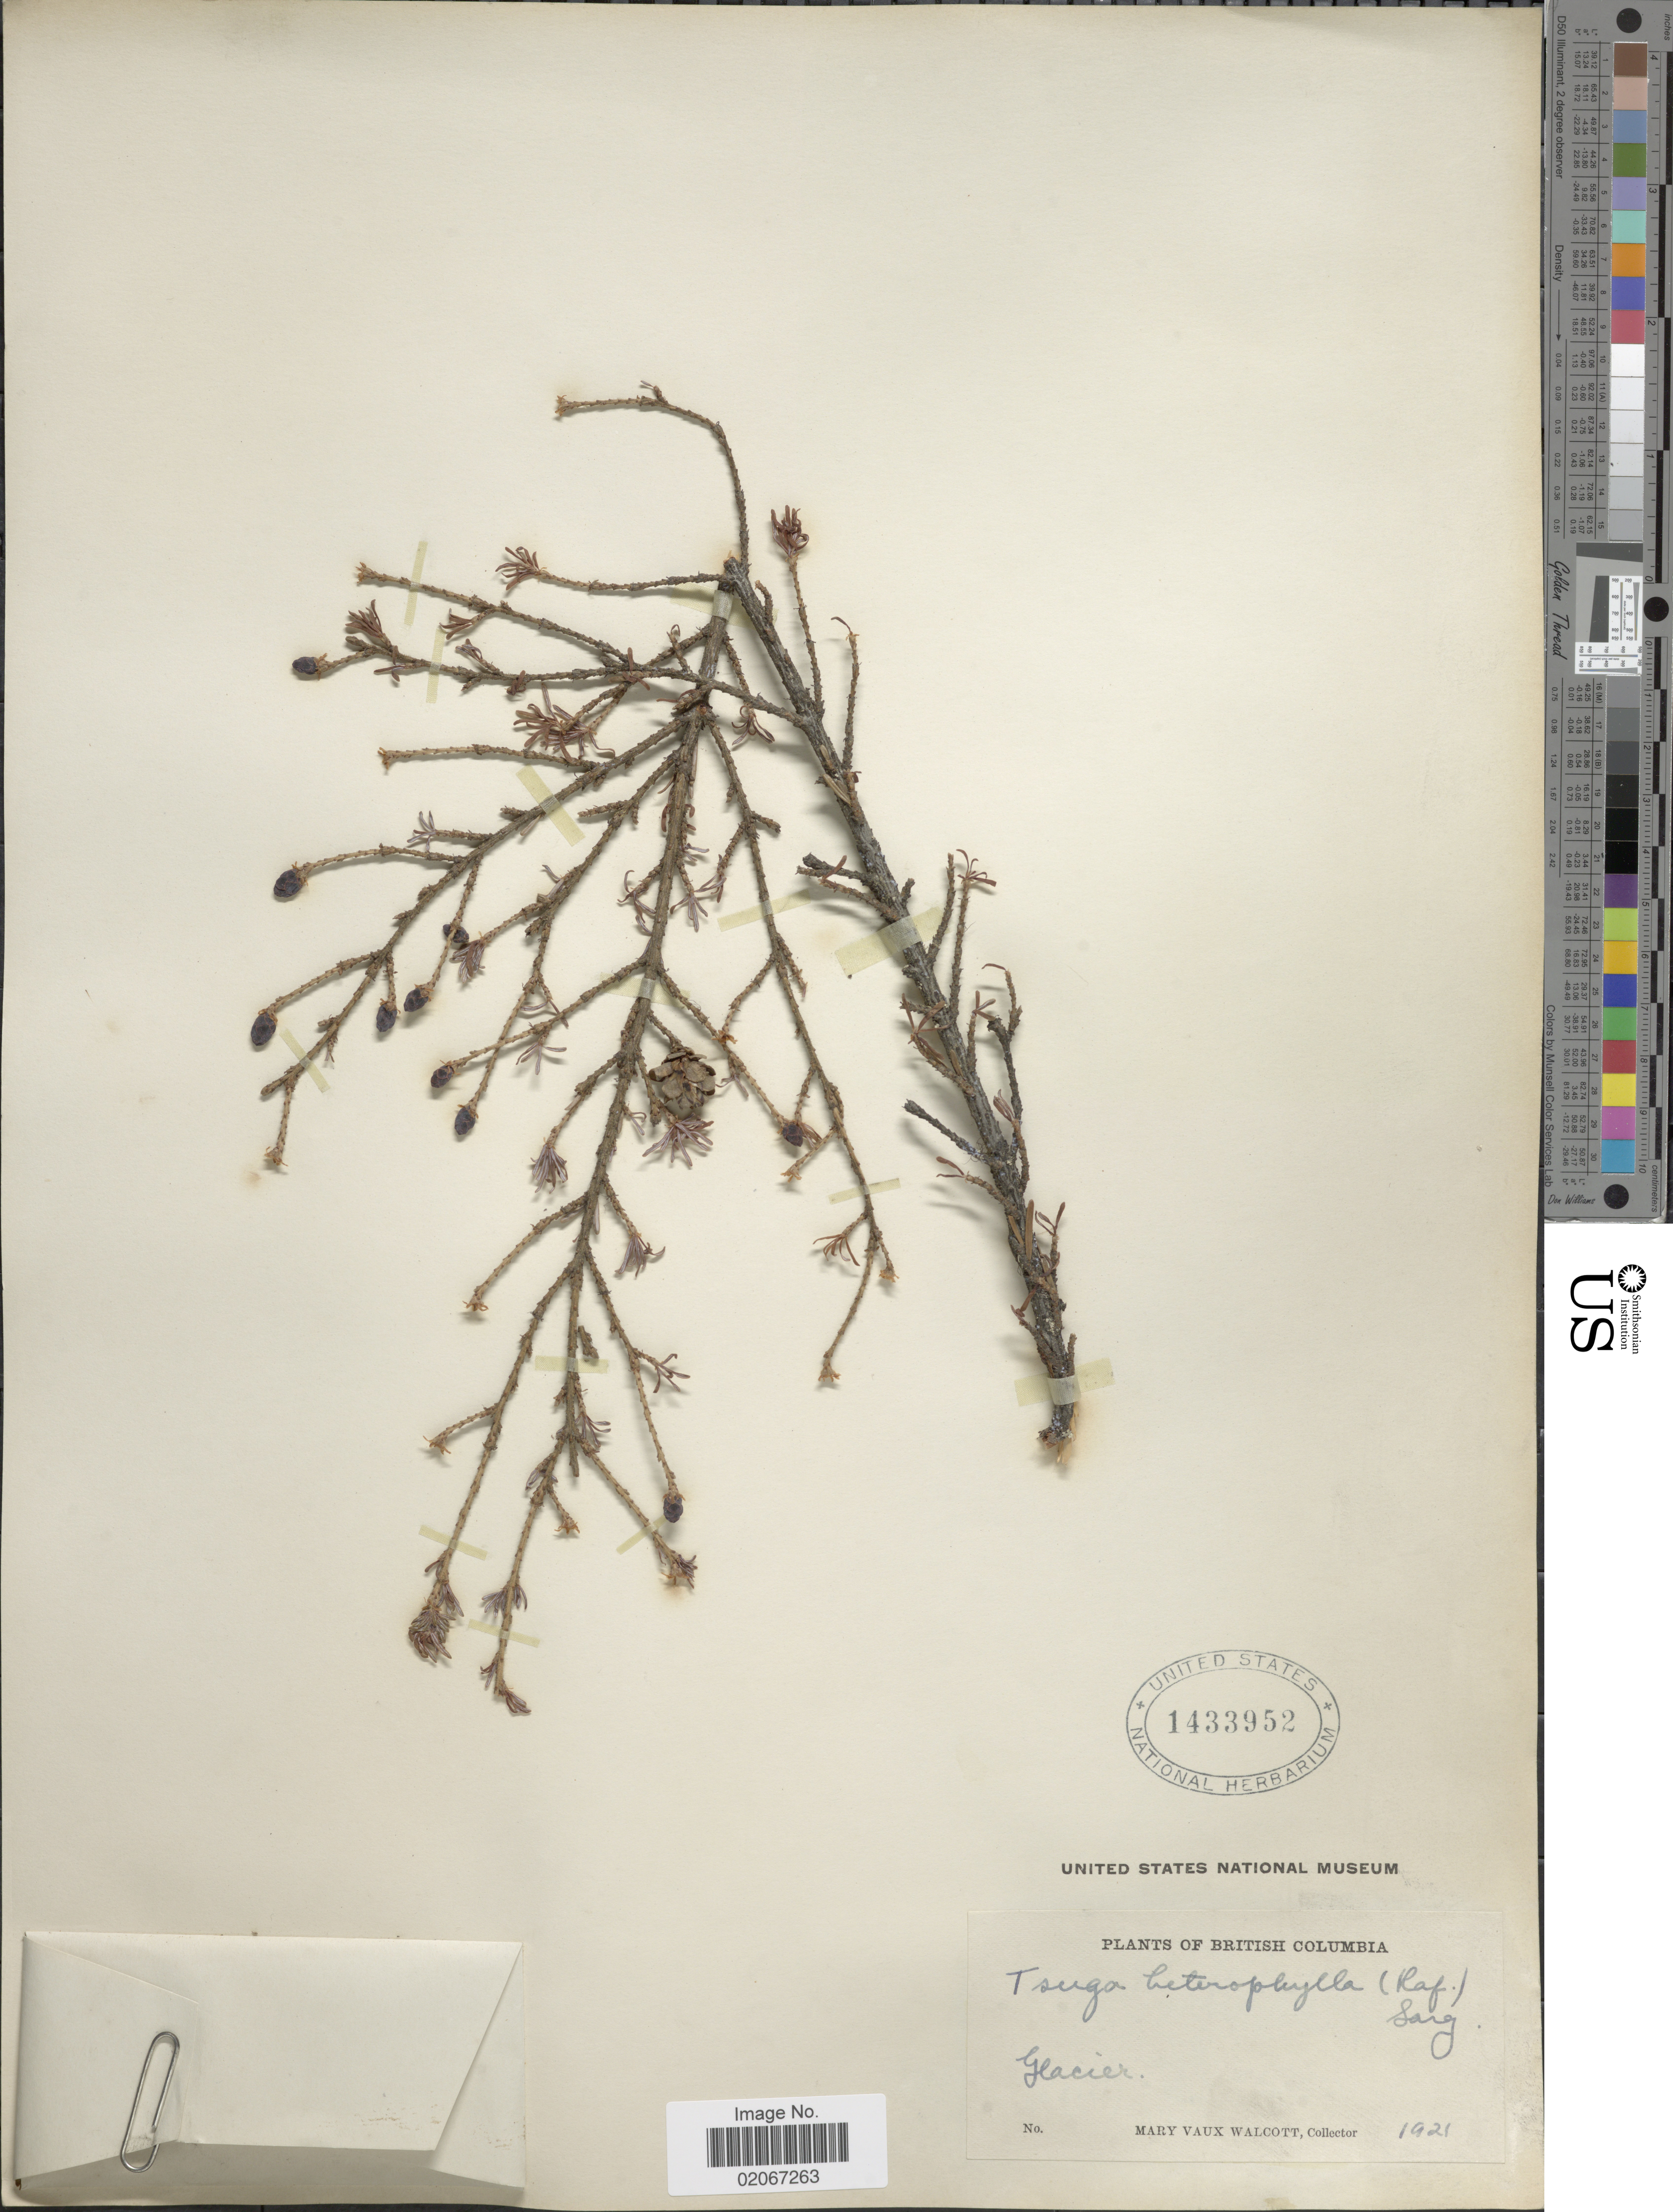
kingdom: Plantae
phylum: Tracheophyta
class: Pinopsida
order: Pinales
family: Pinaceae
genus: Tsuga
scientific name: Tsuga heterophylla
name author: (Raf.) Sarg.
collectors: M. Walcott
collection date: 1921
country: Canada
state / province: British Columbia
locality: Glacier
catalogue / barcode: US 1433952